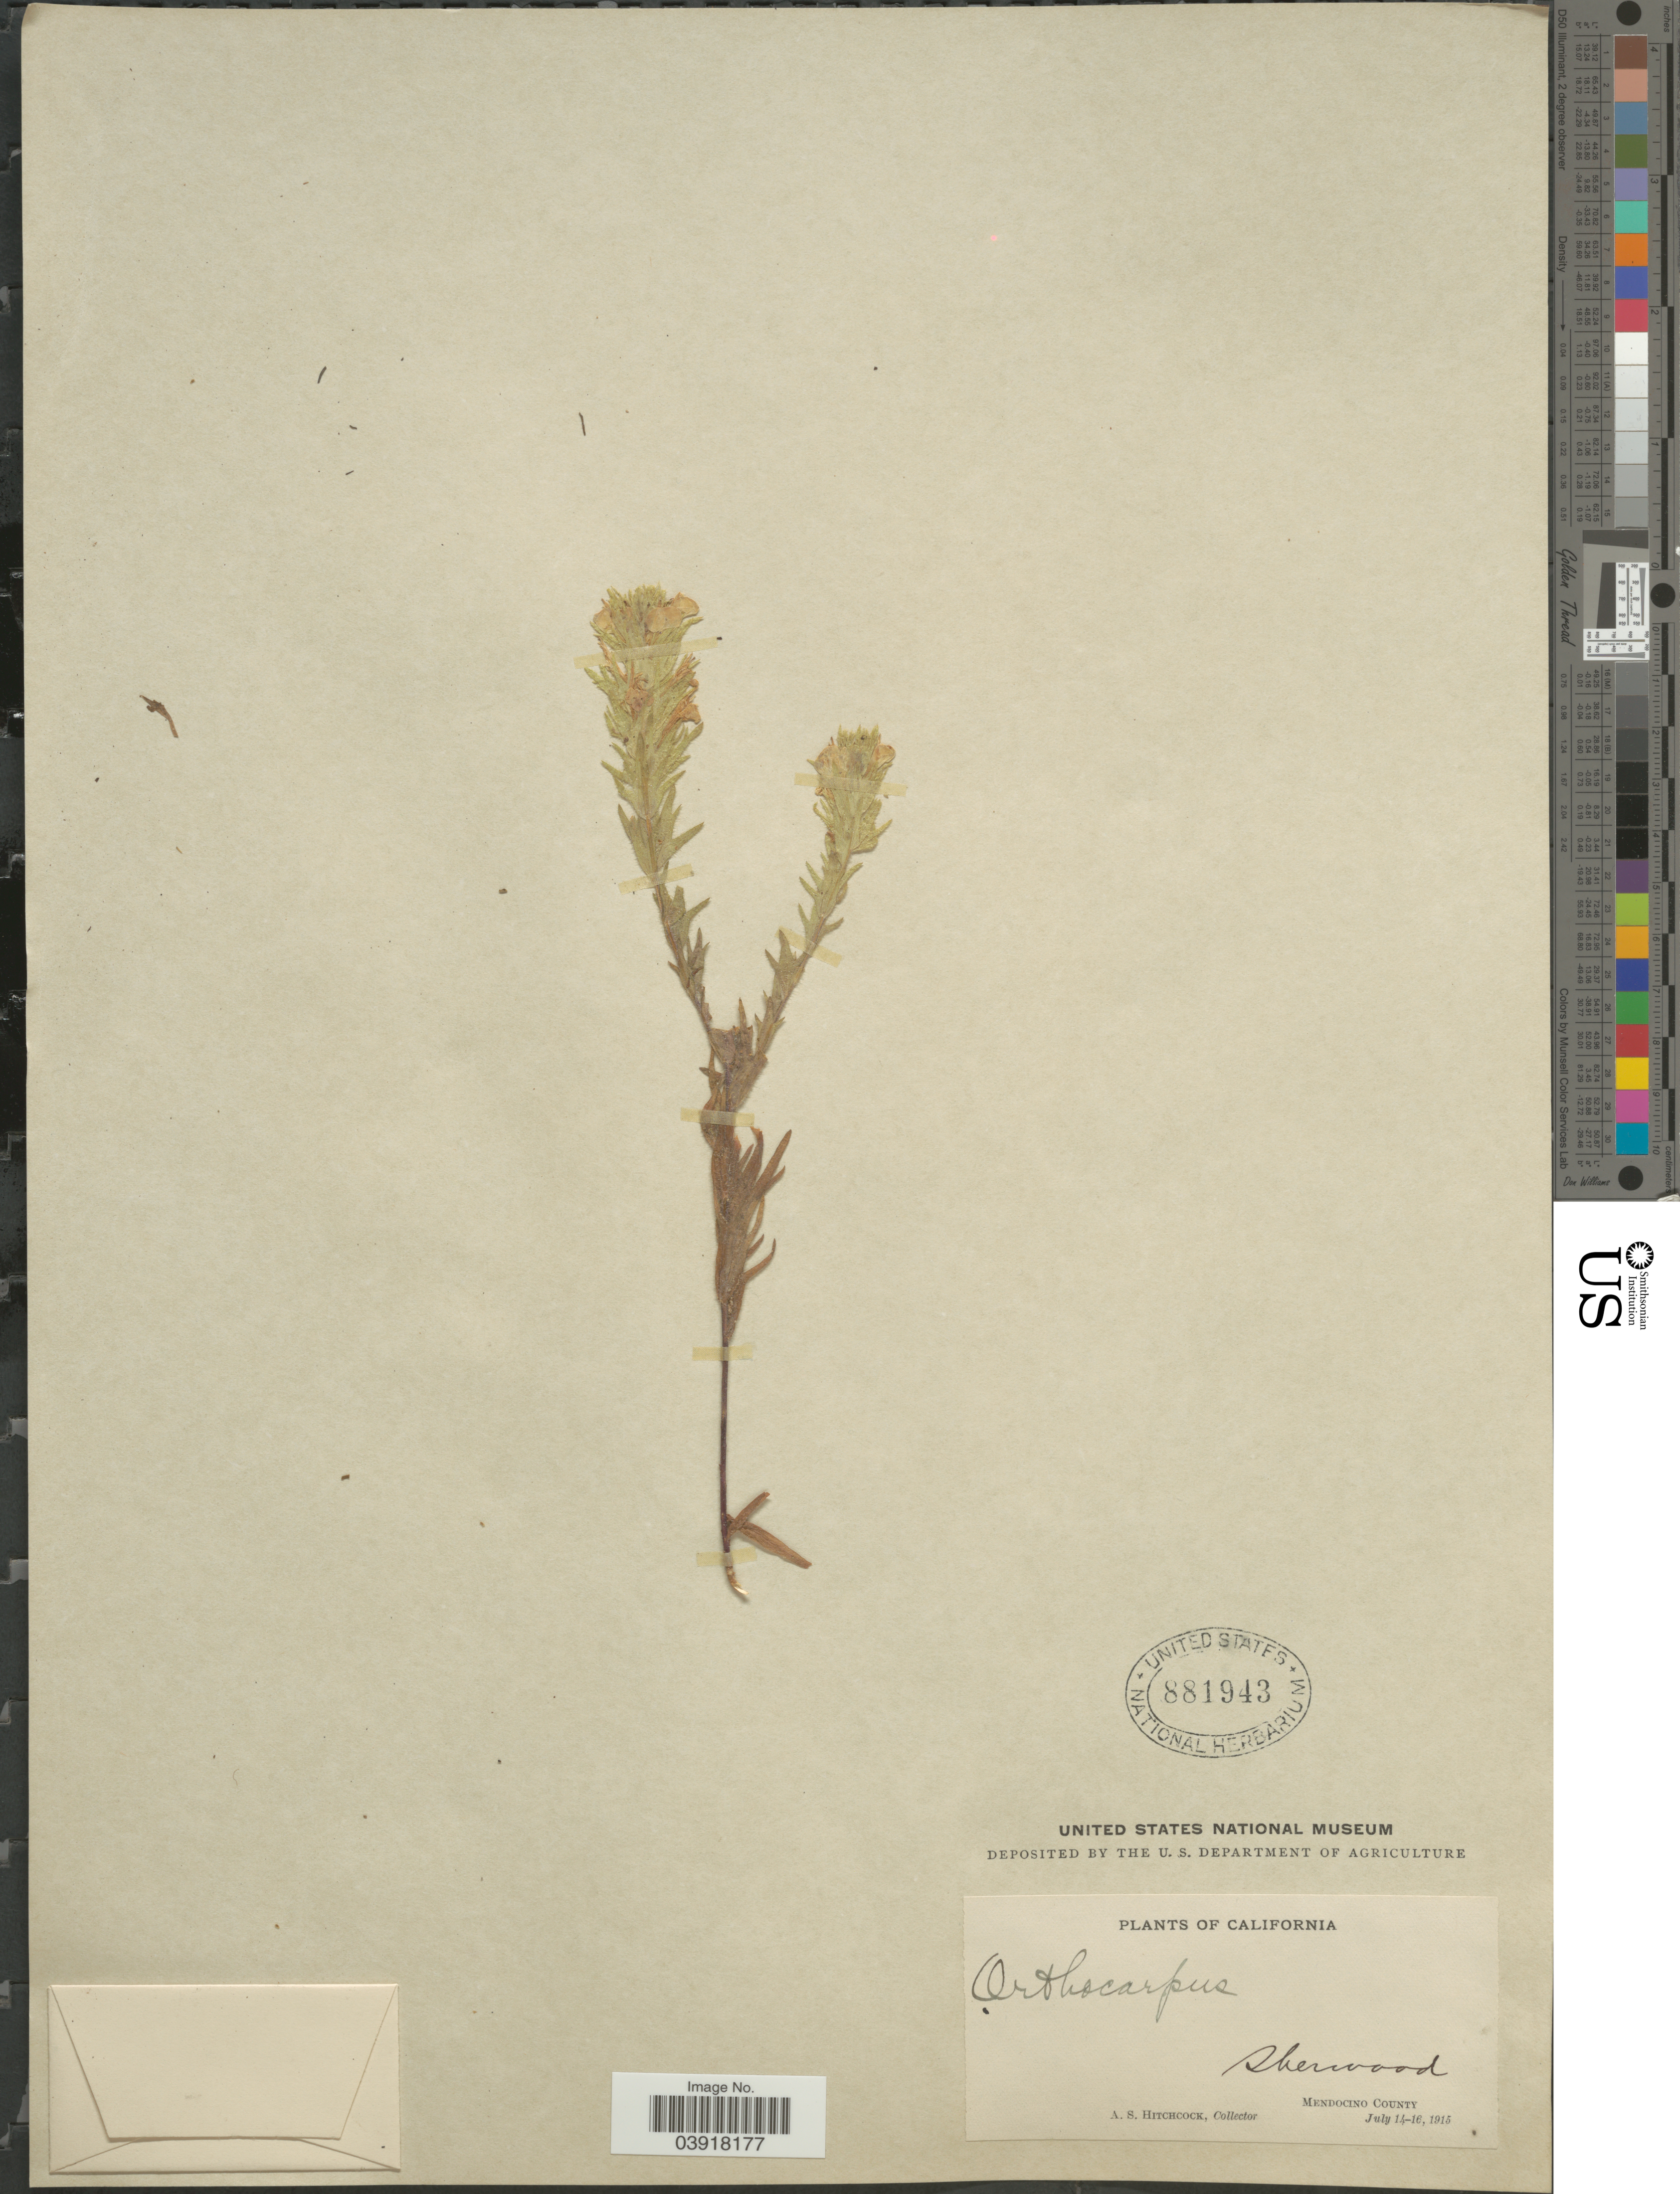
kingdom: Plantae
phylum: Tracheophyta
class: Magnoliopsida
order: Lamiales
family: Orobanchaceae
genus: Orthocarpus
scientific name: Orthocarpus sp.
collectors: A. S. Hitchcock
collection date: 1915-07-14/1915-07-16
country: United States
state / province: California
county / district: Mendocino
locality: Sherwood. Mendocino County.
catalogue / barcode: US 881943